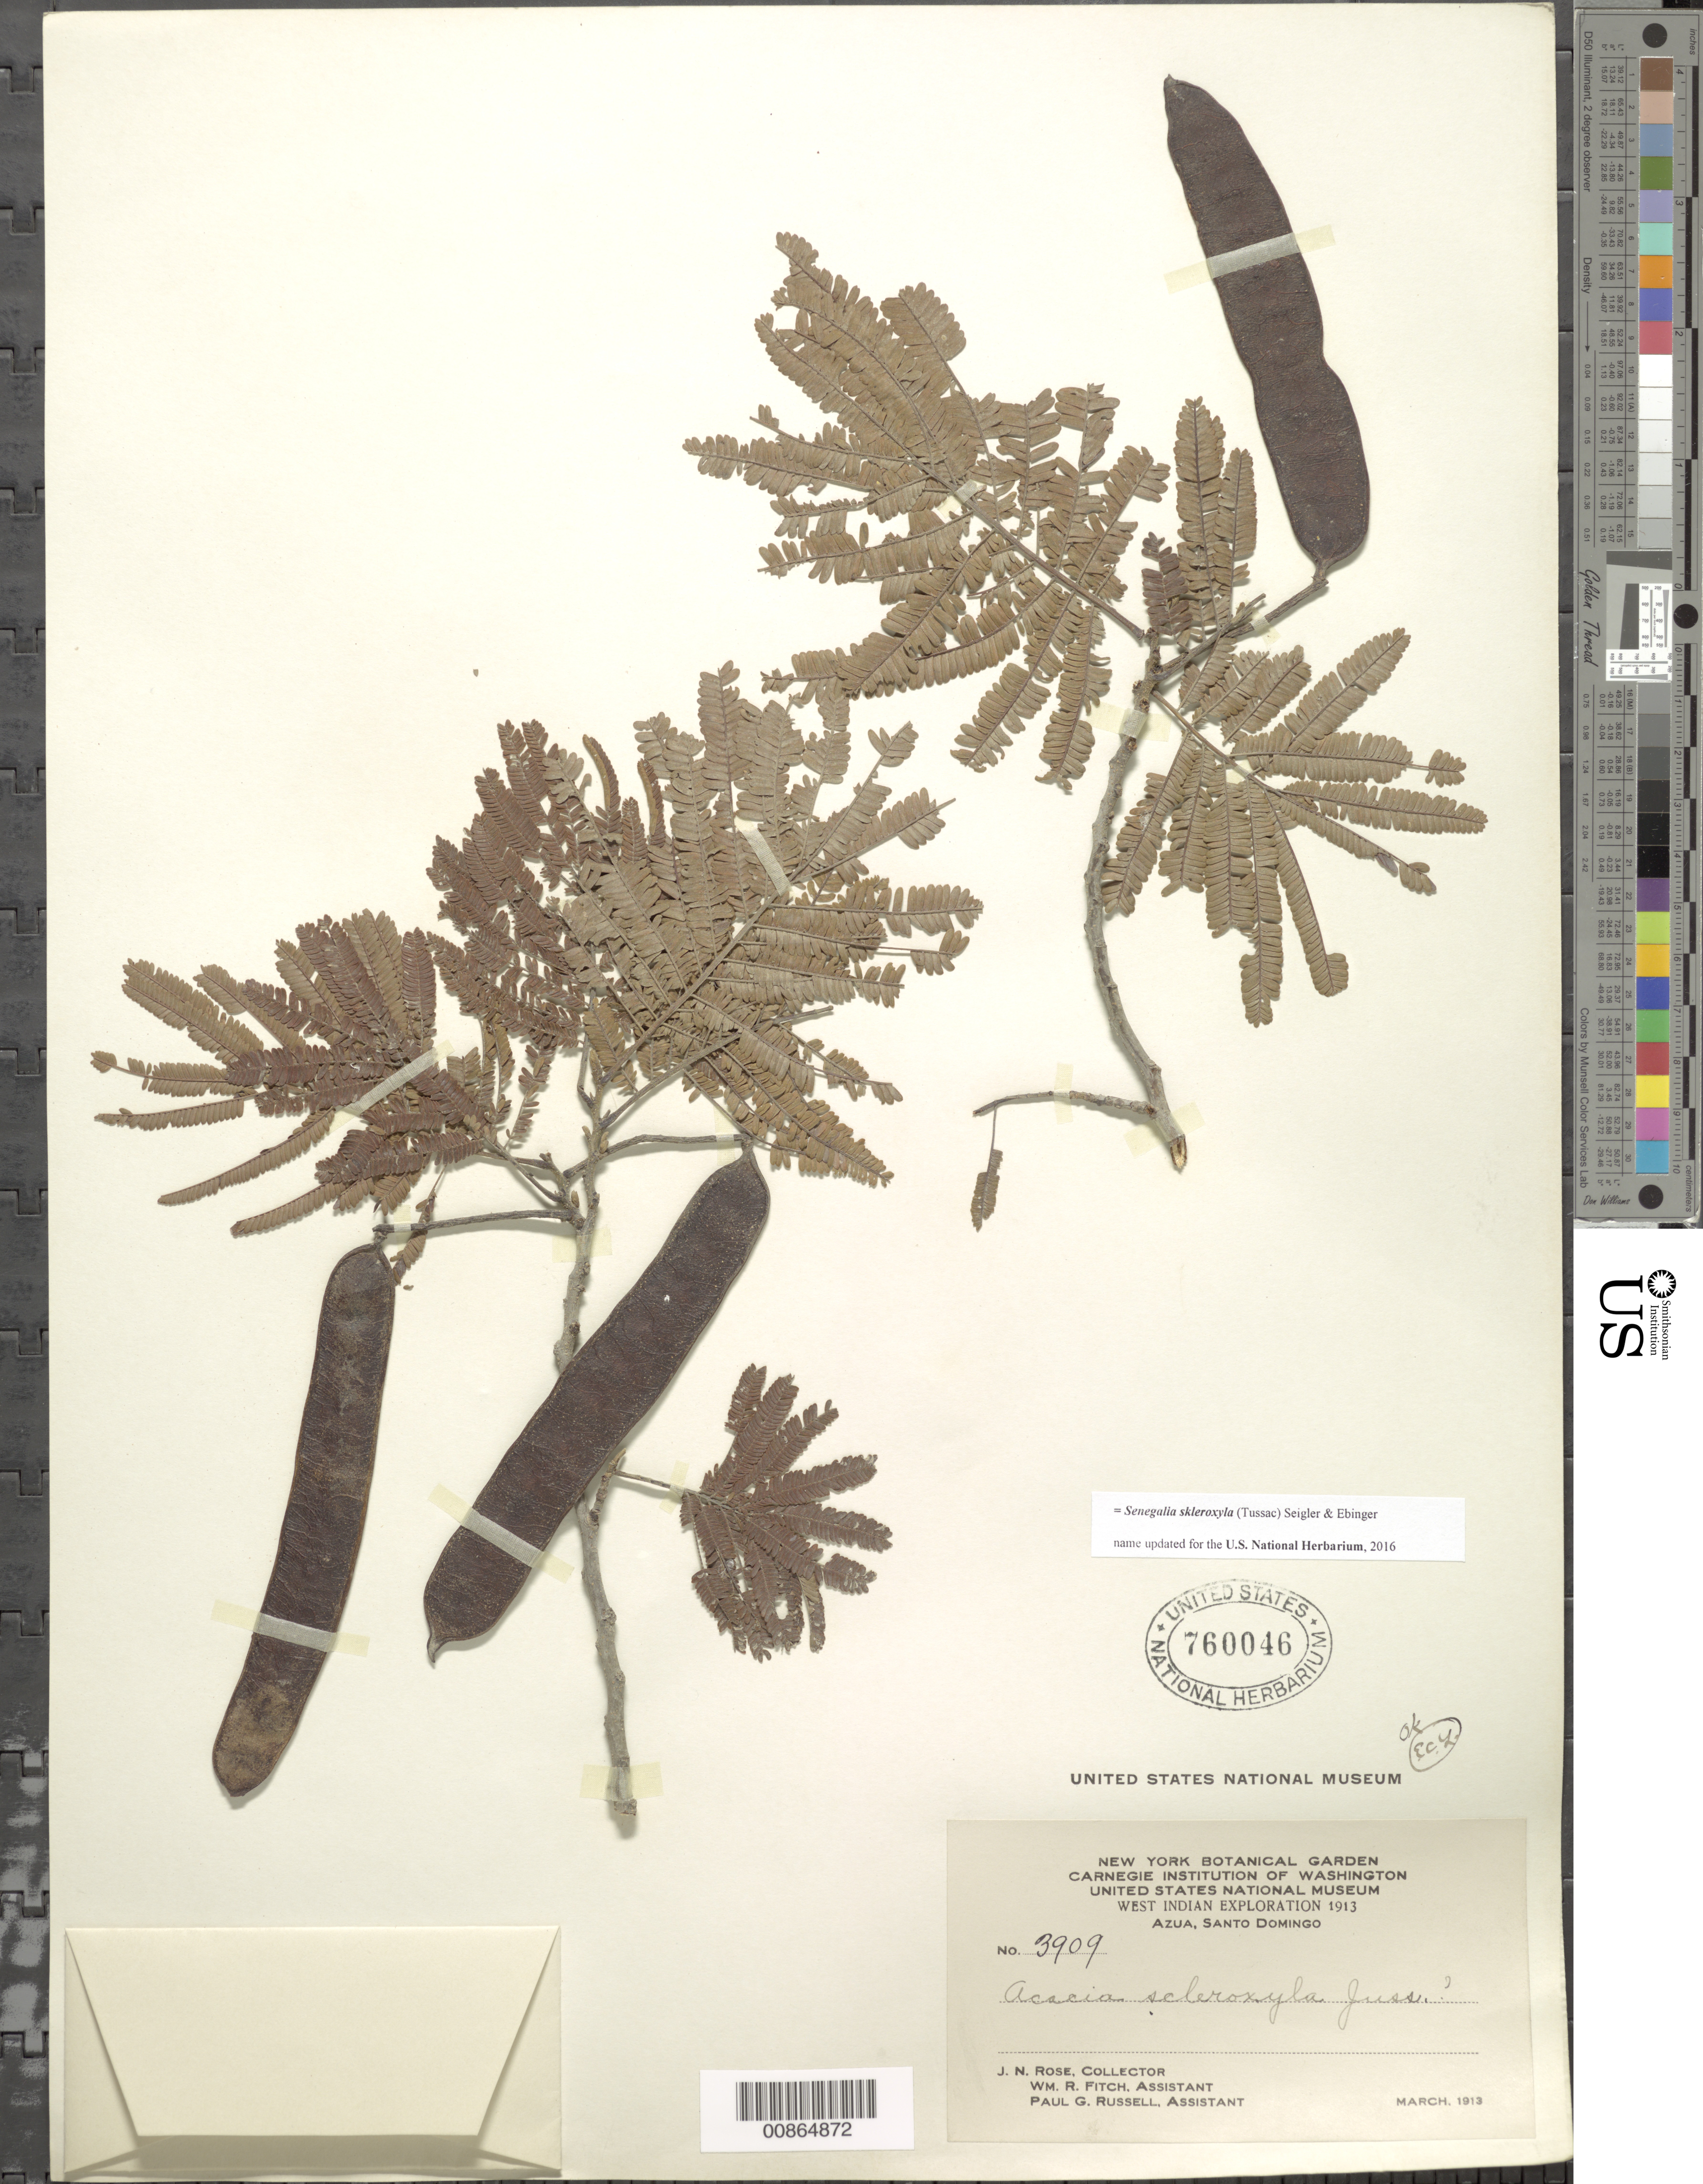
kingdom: Plantae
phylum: Tracheophyta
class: Magnoliopsida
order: Fabales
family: Fabaceae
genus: Parasenegalia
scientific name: Parasenegalia skleroxyla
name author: (Tussac) Seigler & Ebinger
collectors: J. N. Rose, W. R. Fitch & P. G. Russell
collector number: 3909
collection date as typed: Mar 1913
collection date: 1913-03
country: Dominican Republic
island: Hispaniola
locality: Azua, Santo Domingo.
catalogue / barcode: US 760046